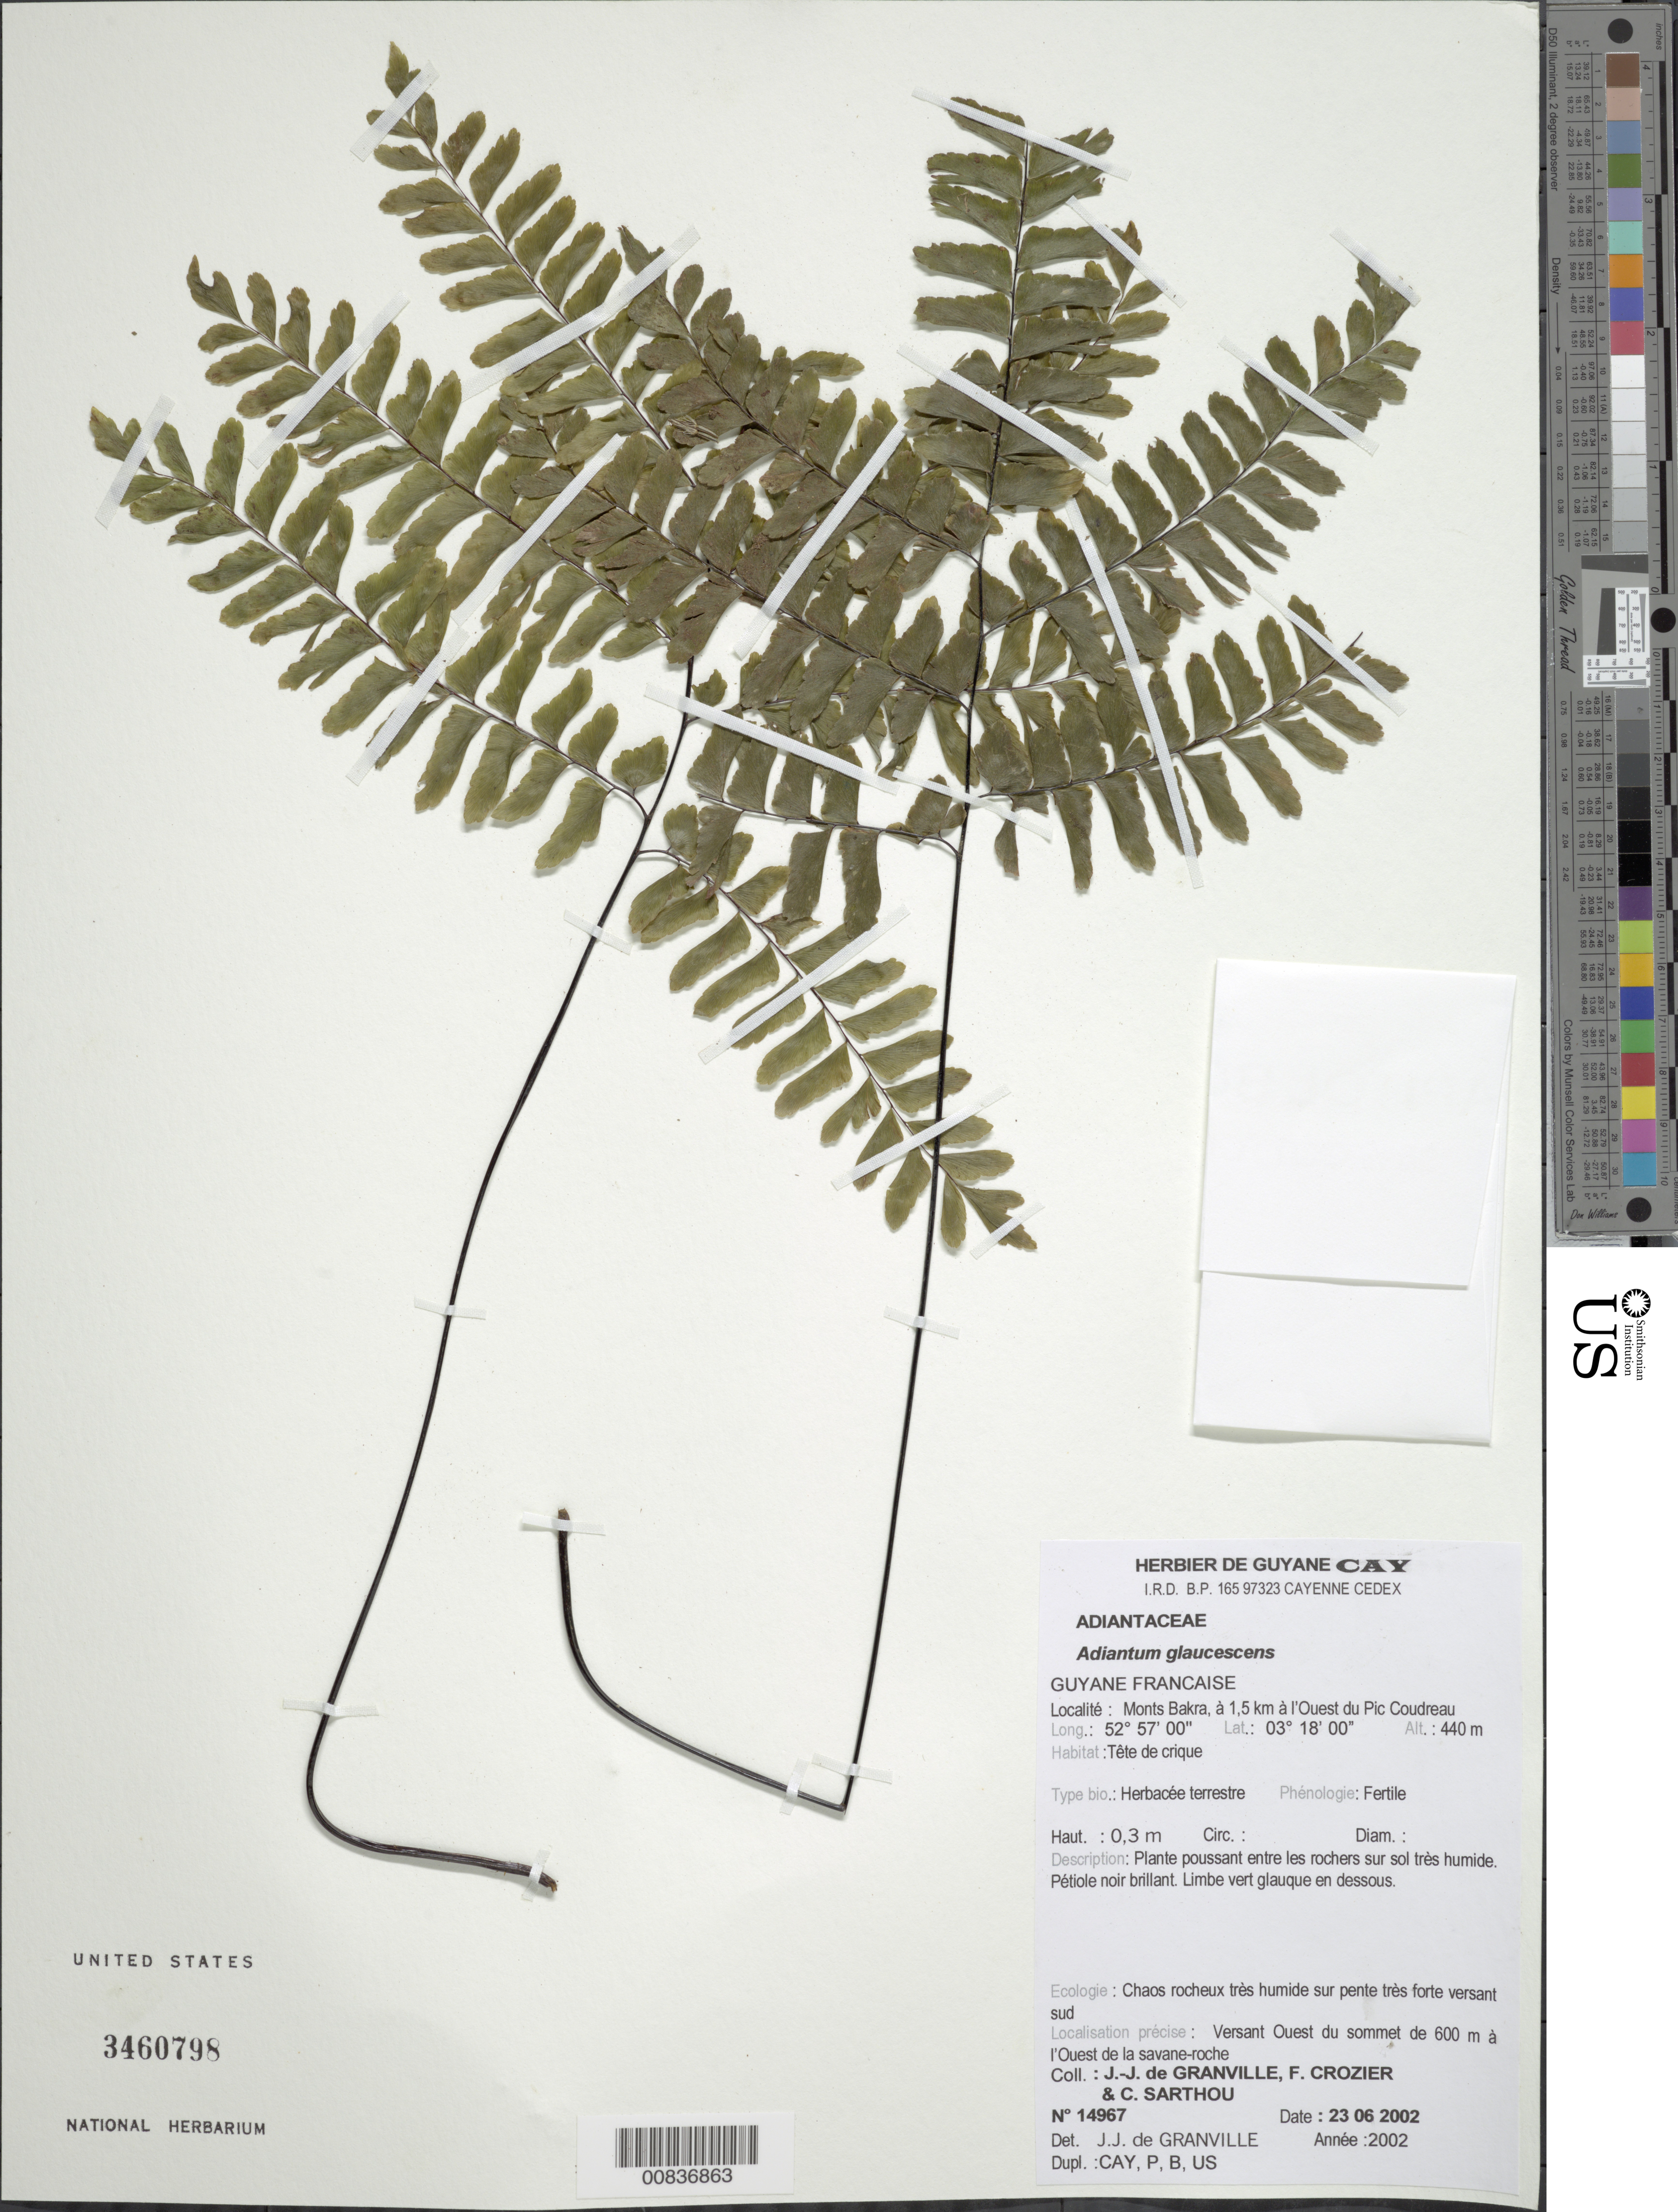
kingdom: Plantae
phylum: Tracheophyta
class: Polypodiopsida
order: Polypodiales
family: Pteridaceae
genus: Adiantum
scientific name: Adiantum glaucescens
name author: Klotzsch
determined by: Granville, J. J. de, (CAY), Institut de Recherche pour le Developpement (IRD) (FRENCH GUIANA)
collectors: J.-J. de Granville, F. Crozier & C. Sarthou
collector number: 14967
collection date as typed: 23-Jun-02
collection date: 2002-06-23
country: French Guiana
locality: Monts Bakra, 1.5 km a l'Ouest du Pic Coudreau, versant Ouest du sommet de 600 m à l'Ouest de la savane-roche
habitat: Tête de crique. Chaos rocheux très humide sur pente très forte versant sud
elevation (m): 440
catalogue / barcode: US 3460798